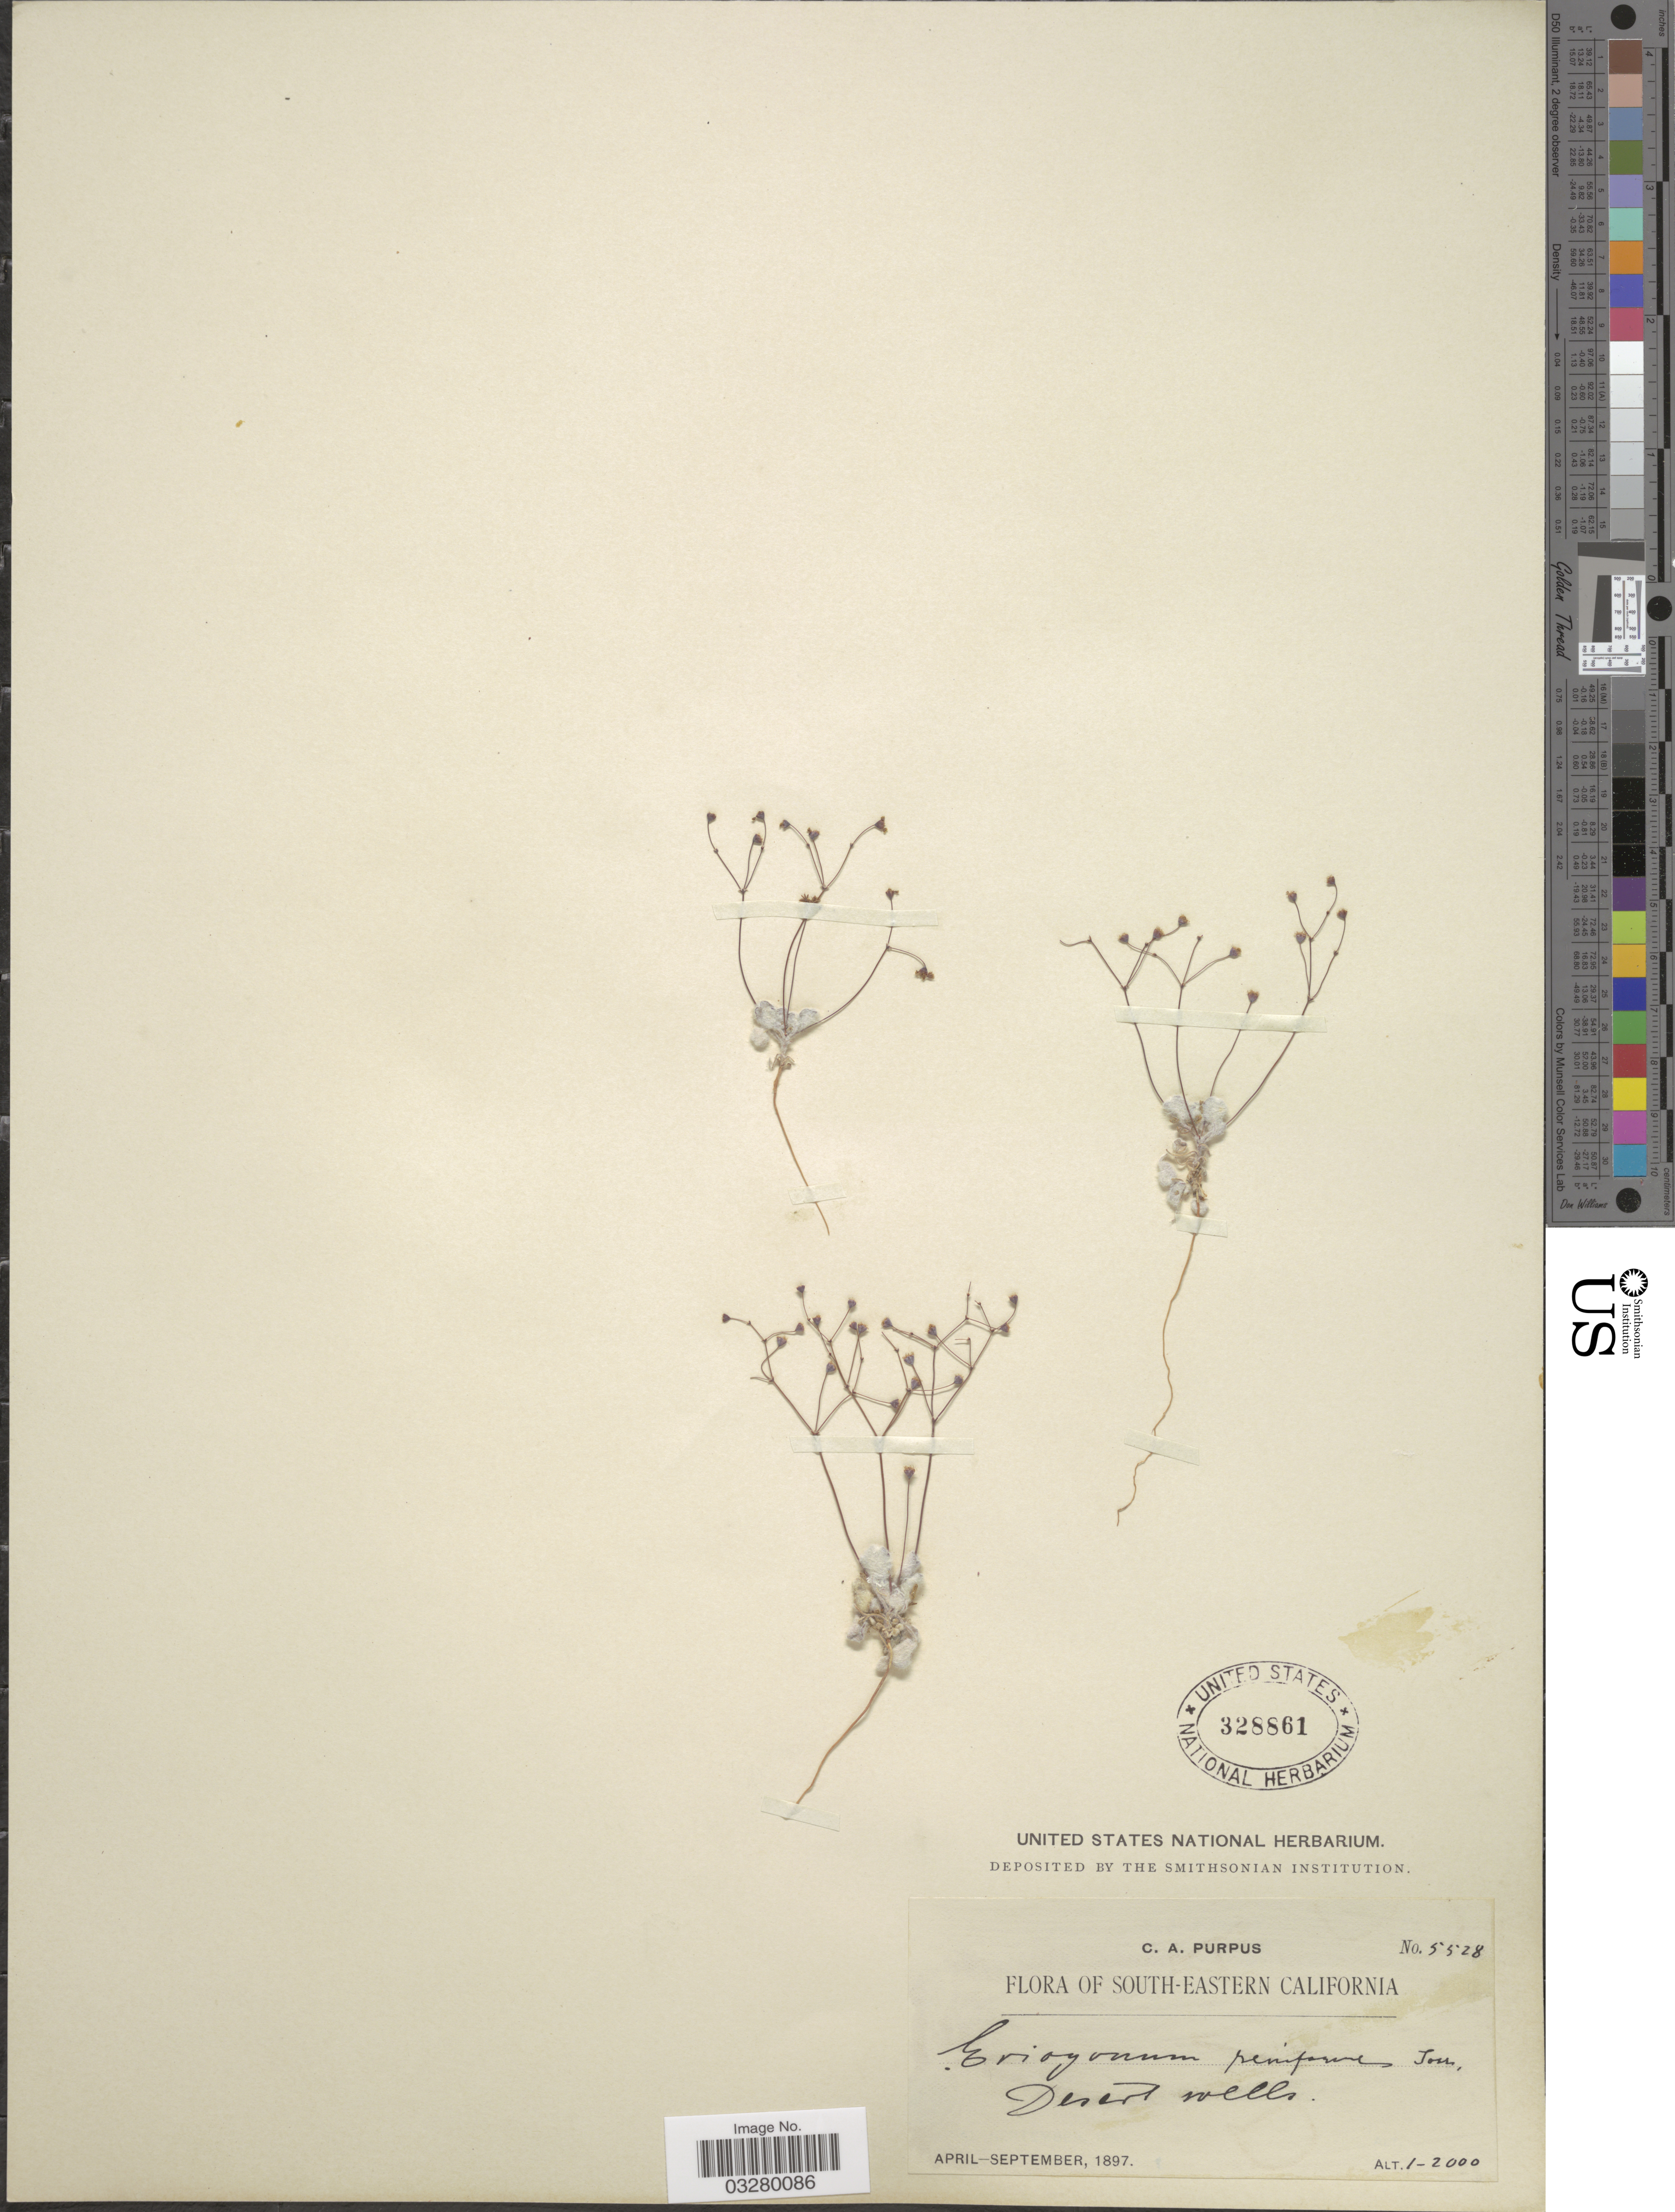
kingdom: Plantae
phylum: Tracheophyta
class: Magnoliopsida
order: Caryophyllales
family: Polygonaceae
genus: Eriogonum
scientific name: Eriogonum reniforme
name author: Torr. & Frém.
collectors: C. A. Purpus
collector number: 5528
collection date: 1897-04/1897-09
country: United States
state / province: California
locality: South-eastern California. Desert Wells.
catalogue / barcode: US 328861